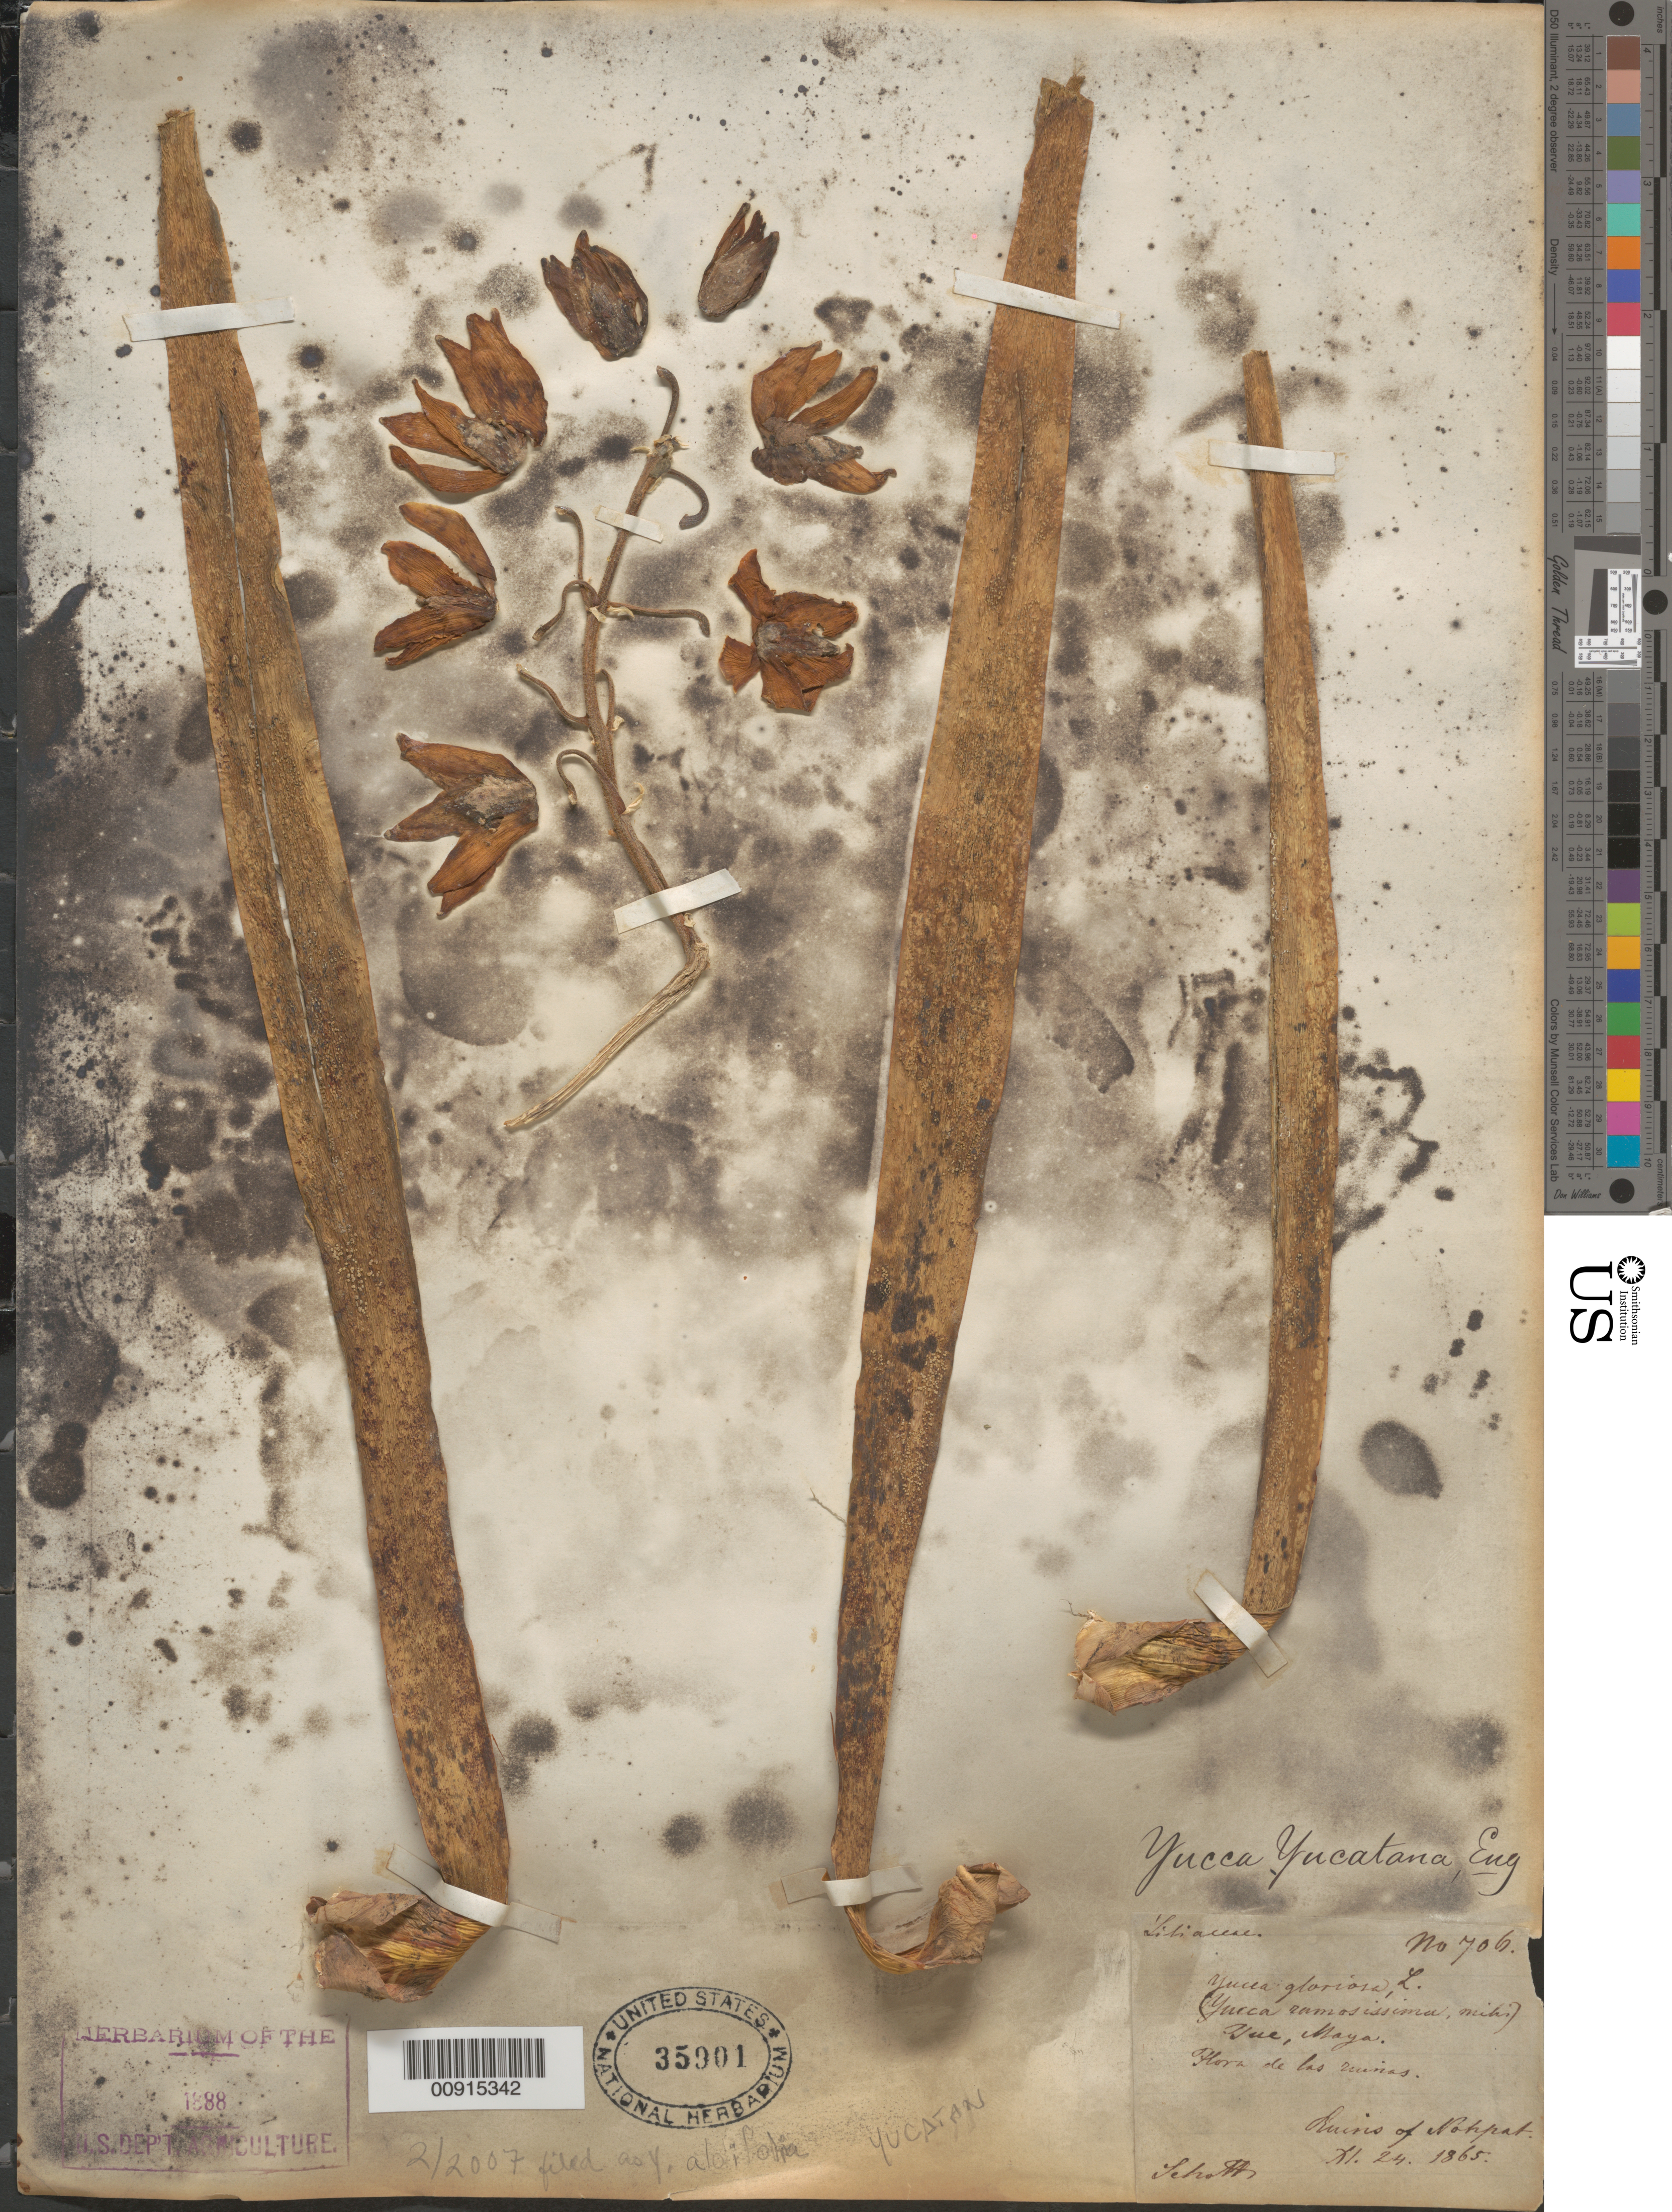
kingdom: Plantae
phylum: Tracheophyta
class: Liliopsida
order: Asparagales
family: Asparagaceae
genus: Yucca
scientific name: Yucca aloifolia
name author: L.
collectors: Schott, --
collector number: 706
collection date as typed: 24 Nov 1865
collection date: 1865-11-24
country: Mexico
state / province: Yucatán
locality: Yucatán, Maya. Ruins of Nohpat.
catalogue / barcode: US 35901